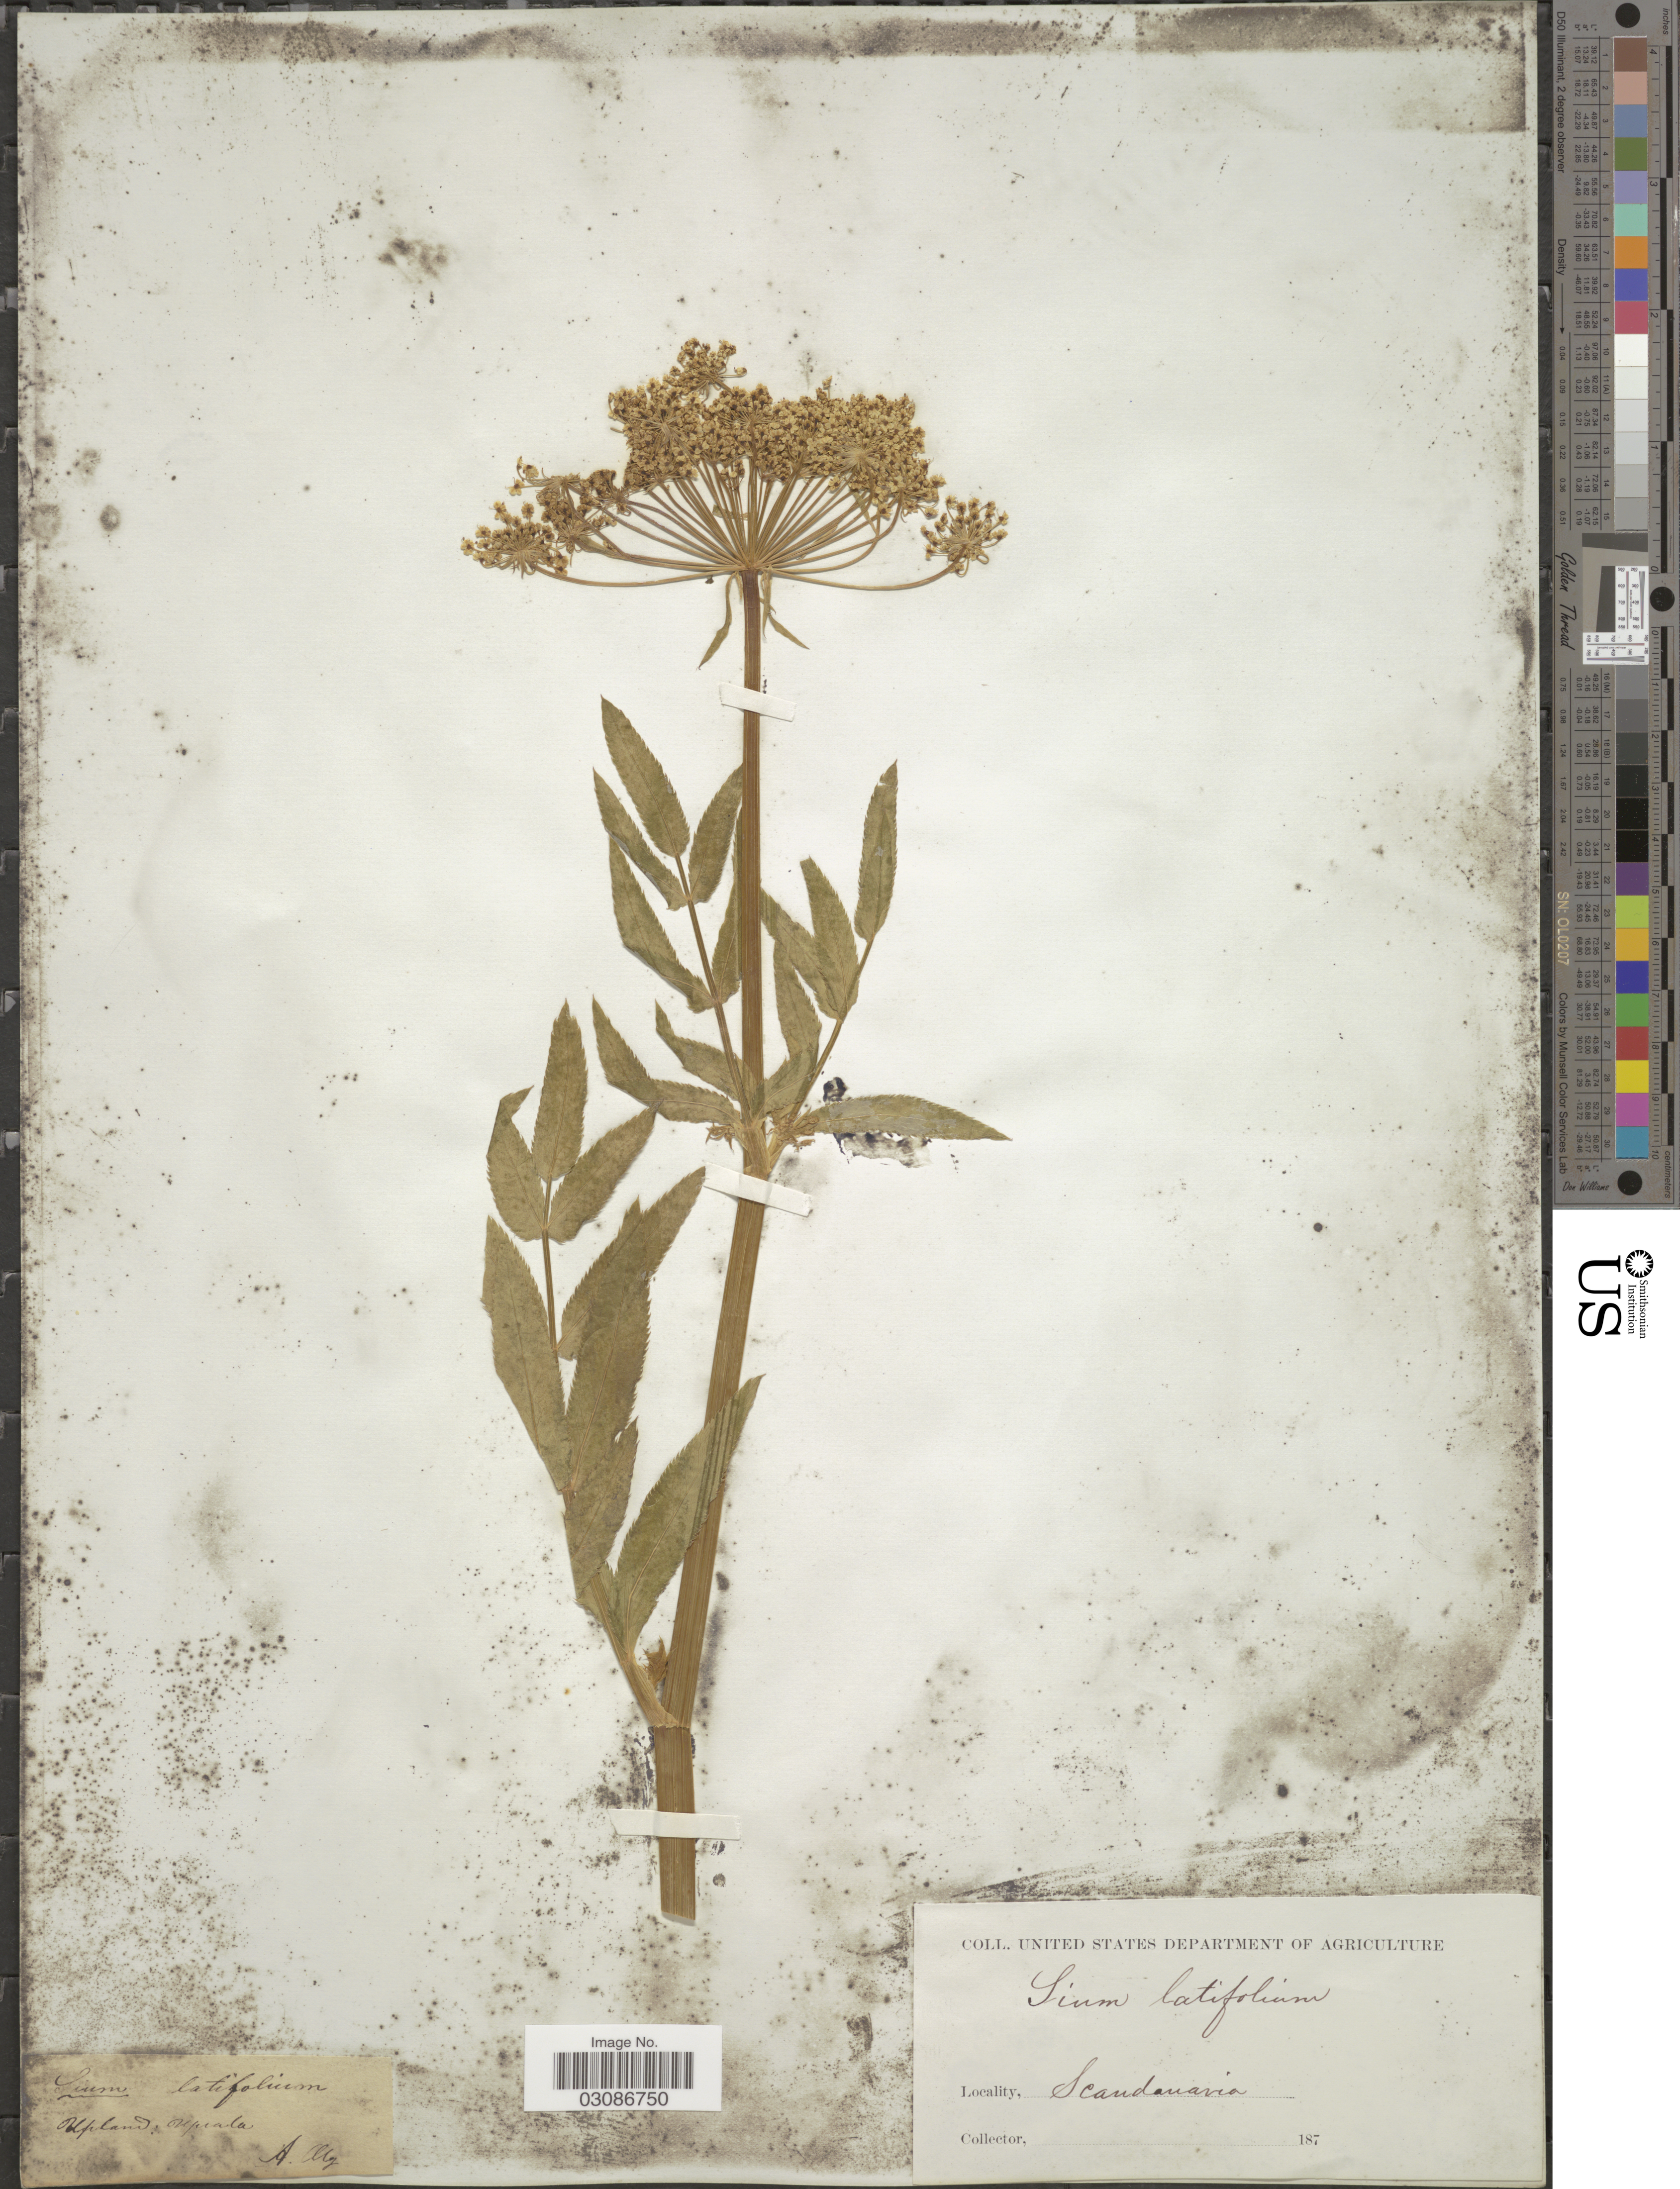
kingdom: Plantae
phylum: Tracheophyta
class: Magnoliopsida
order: Apiales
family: Apiaceae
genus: Sium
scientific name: Sium ninsi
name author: Thunb.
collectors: R. Alej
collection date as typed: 187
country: Sweden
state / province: Uppsala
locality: Scandanavia. Upland, Upsala.